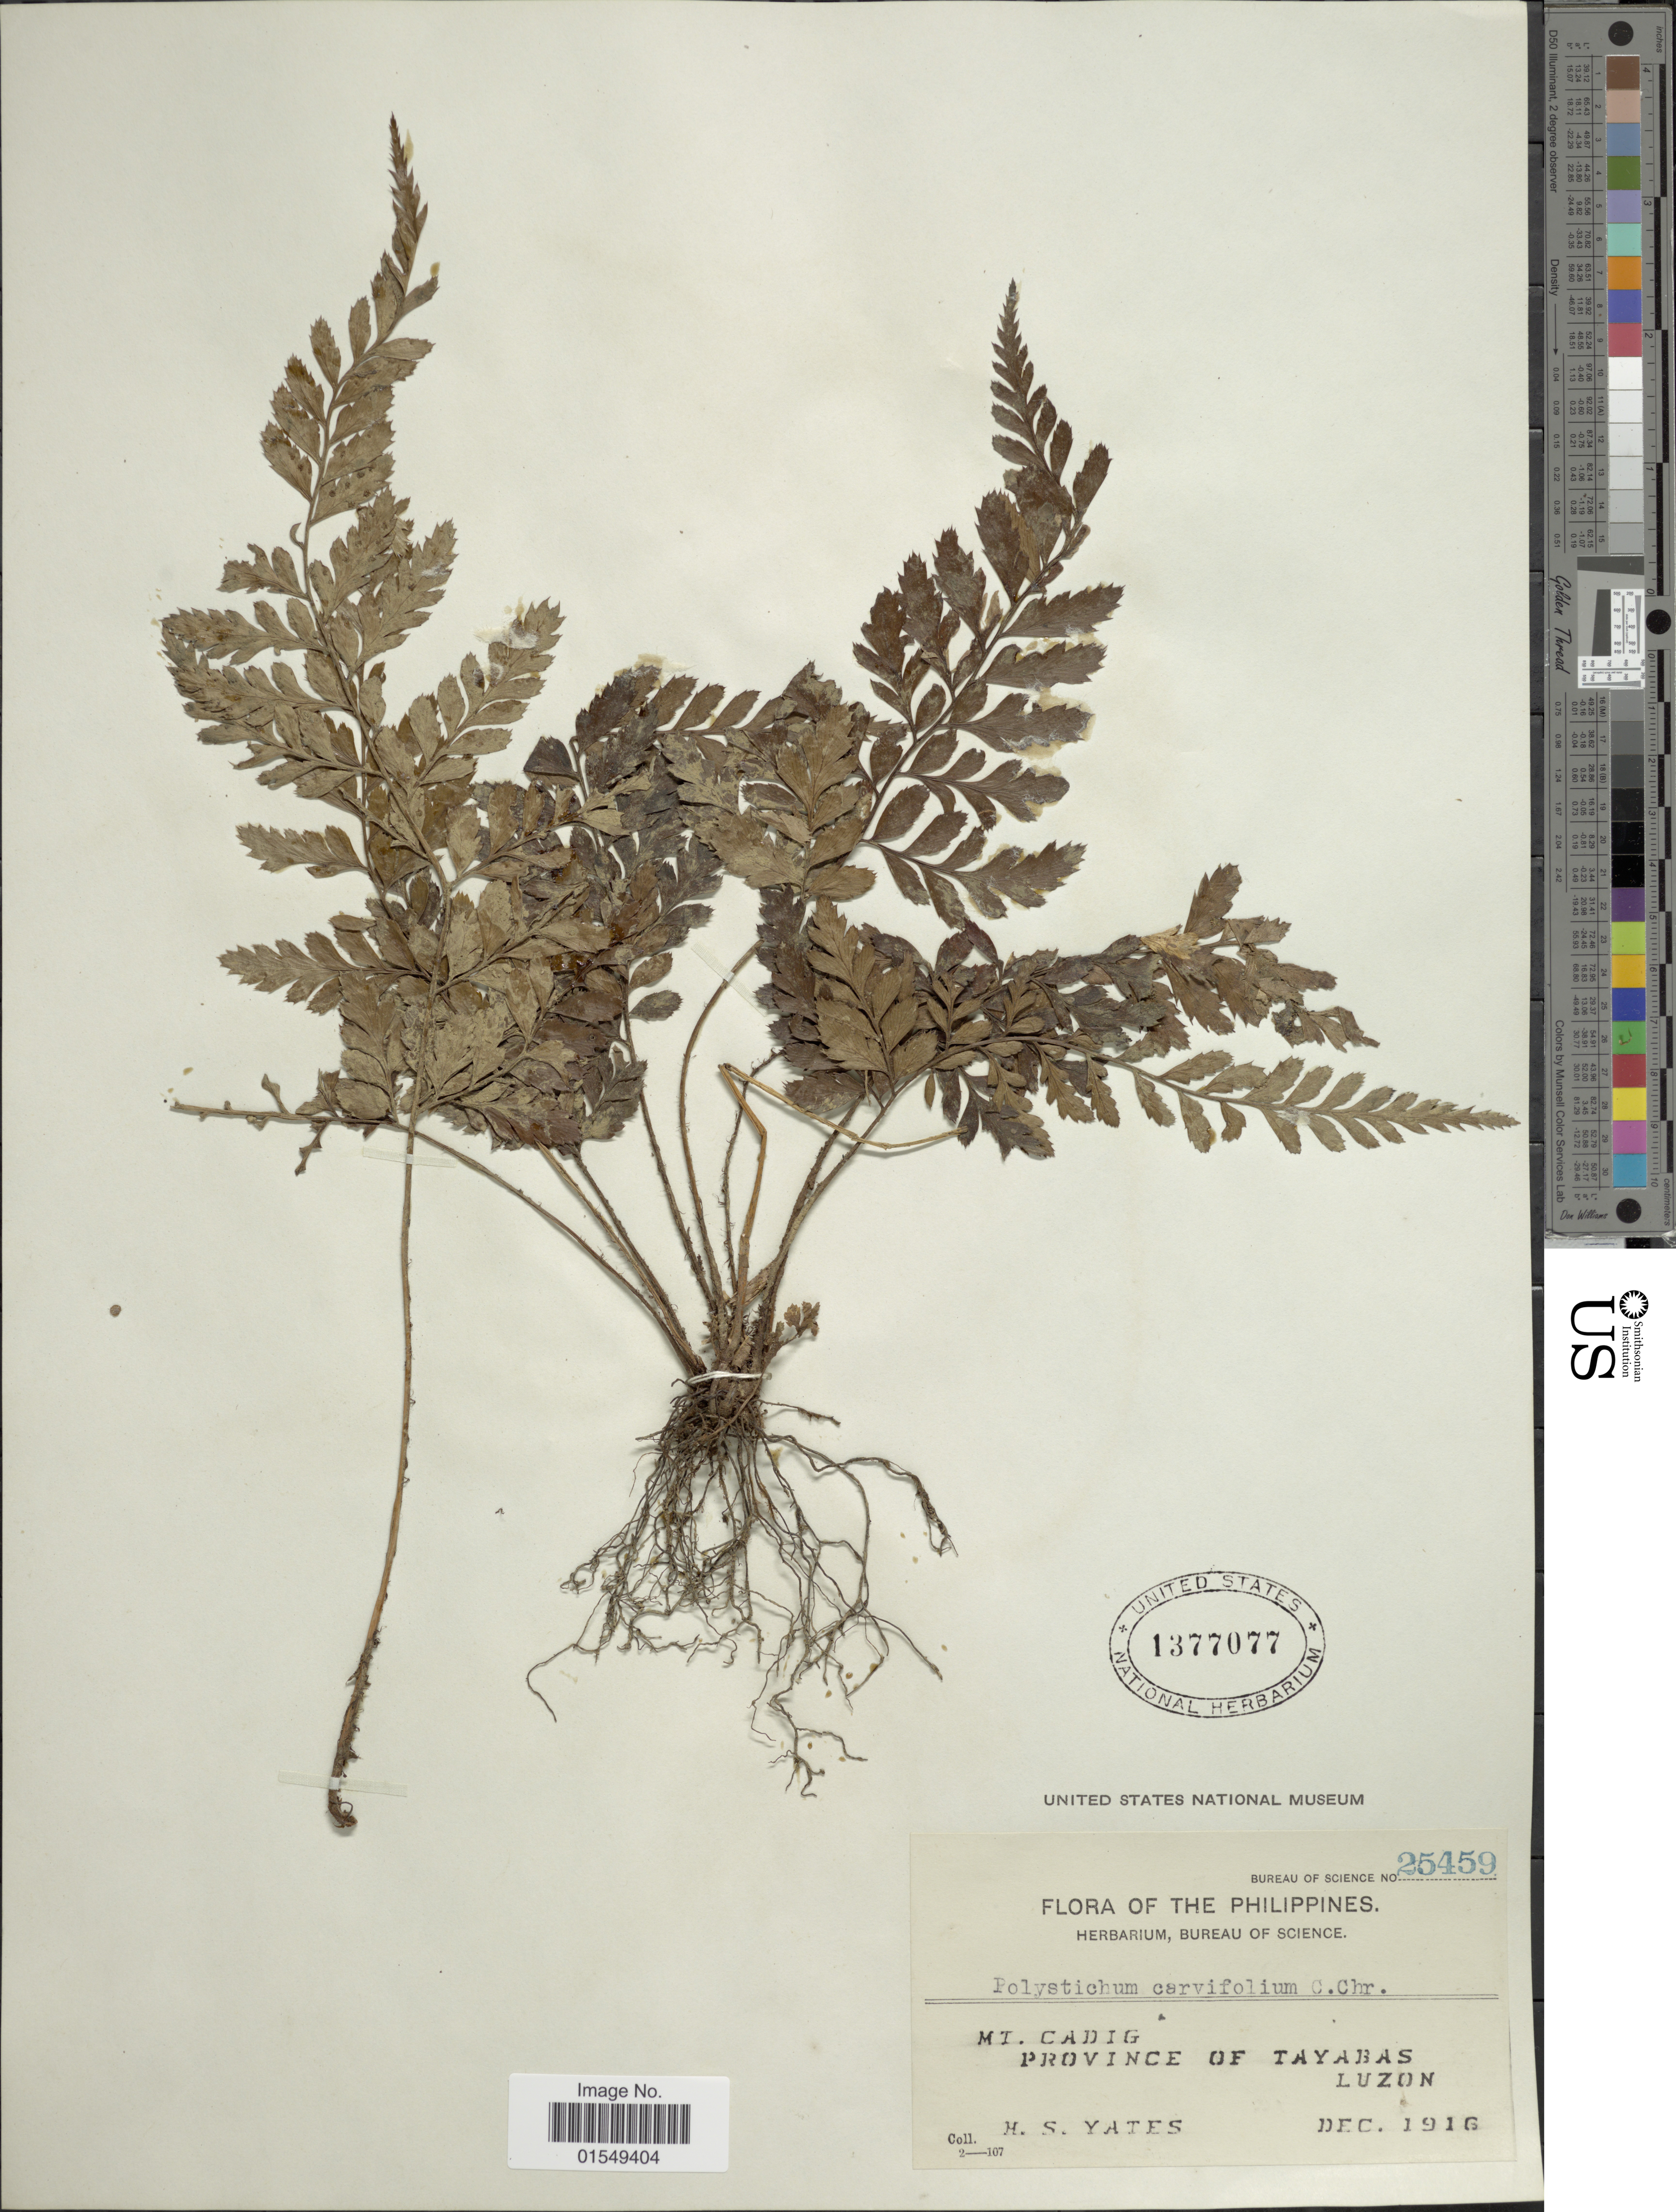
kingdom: Plantae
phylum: Tracheophyta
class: Polypodiopsida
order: Polypodiales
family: Dryopteridaceae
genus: Arachniodes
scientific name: Arachniodes carvifolia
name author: (Kunze) Ching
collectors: H. S. Yates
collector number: Bureau of Science 25459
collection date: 1916-12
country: Philippines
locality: Mt. Cadig, Province of Tayabas, Luzon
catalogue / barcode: US 1377077